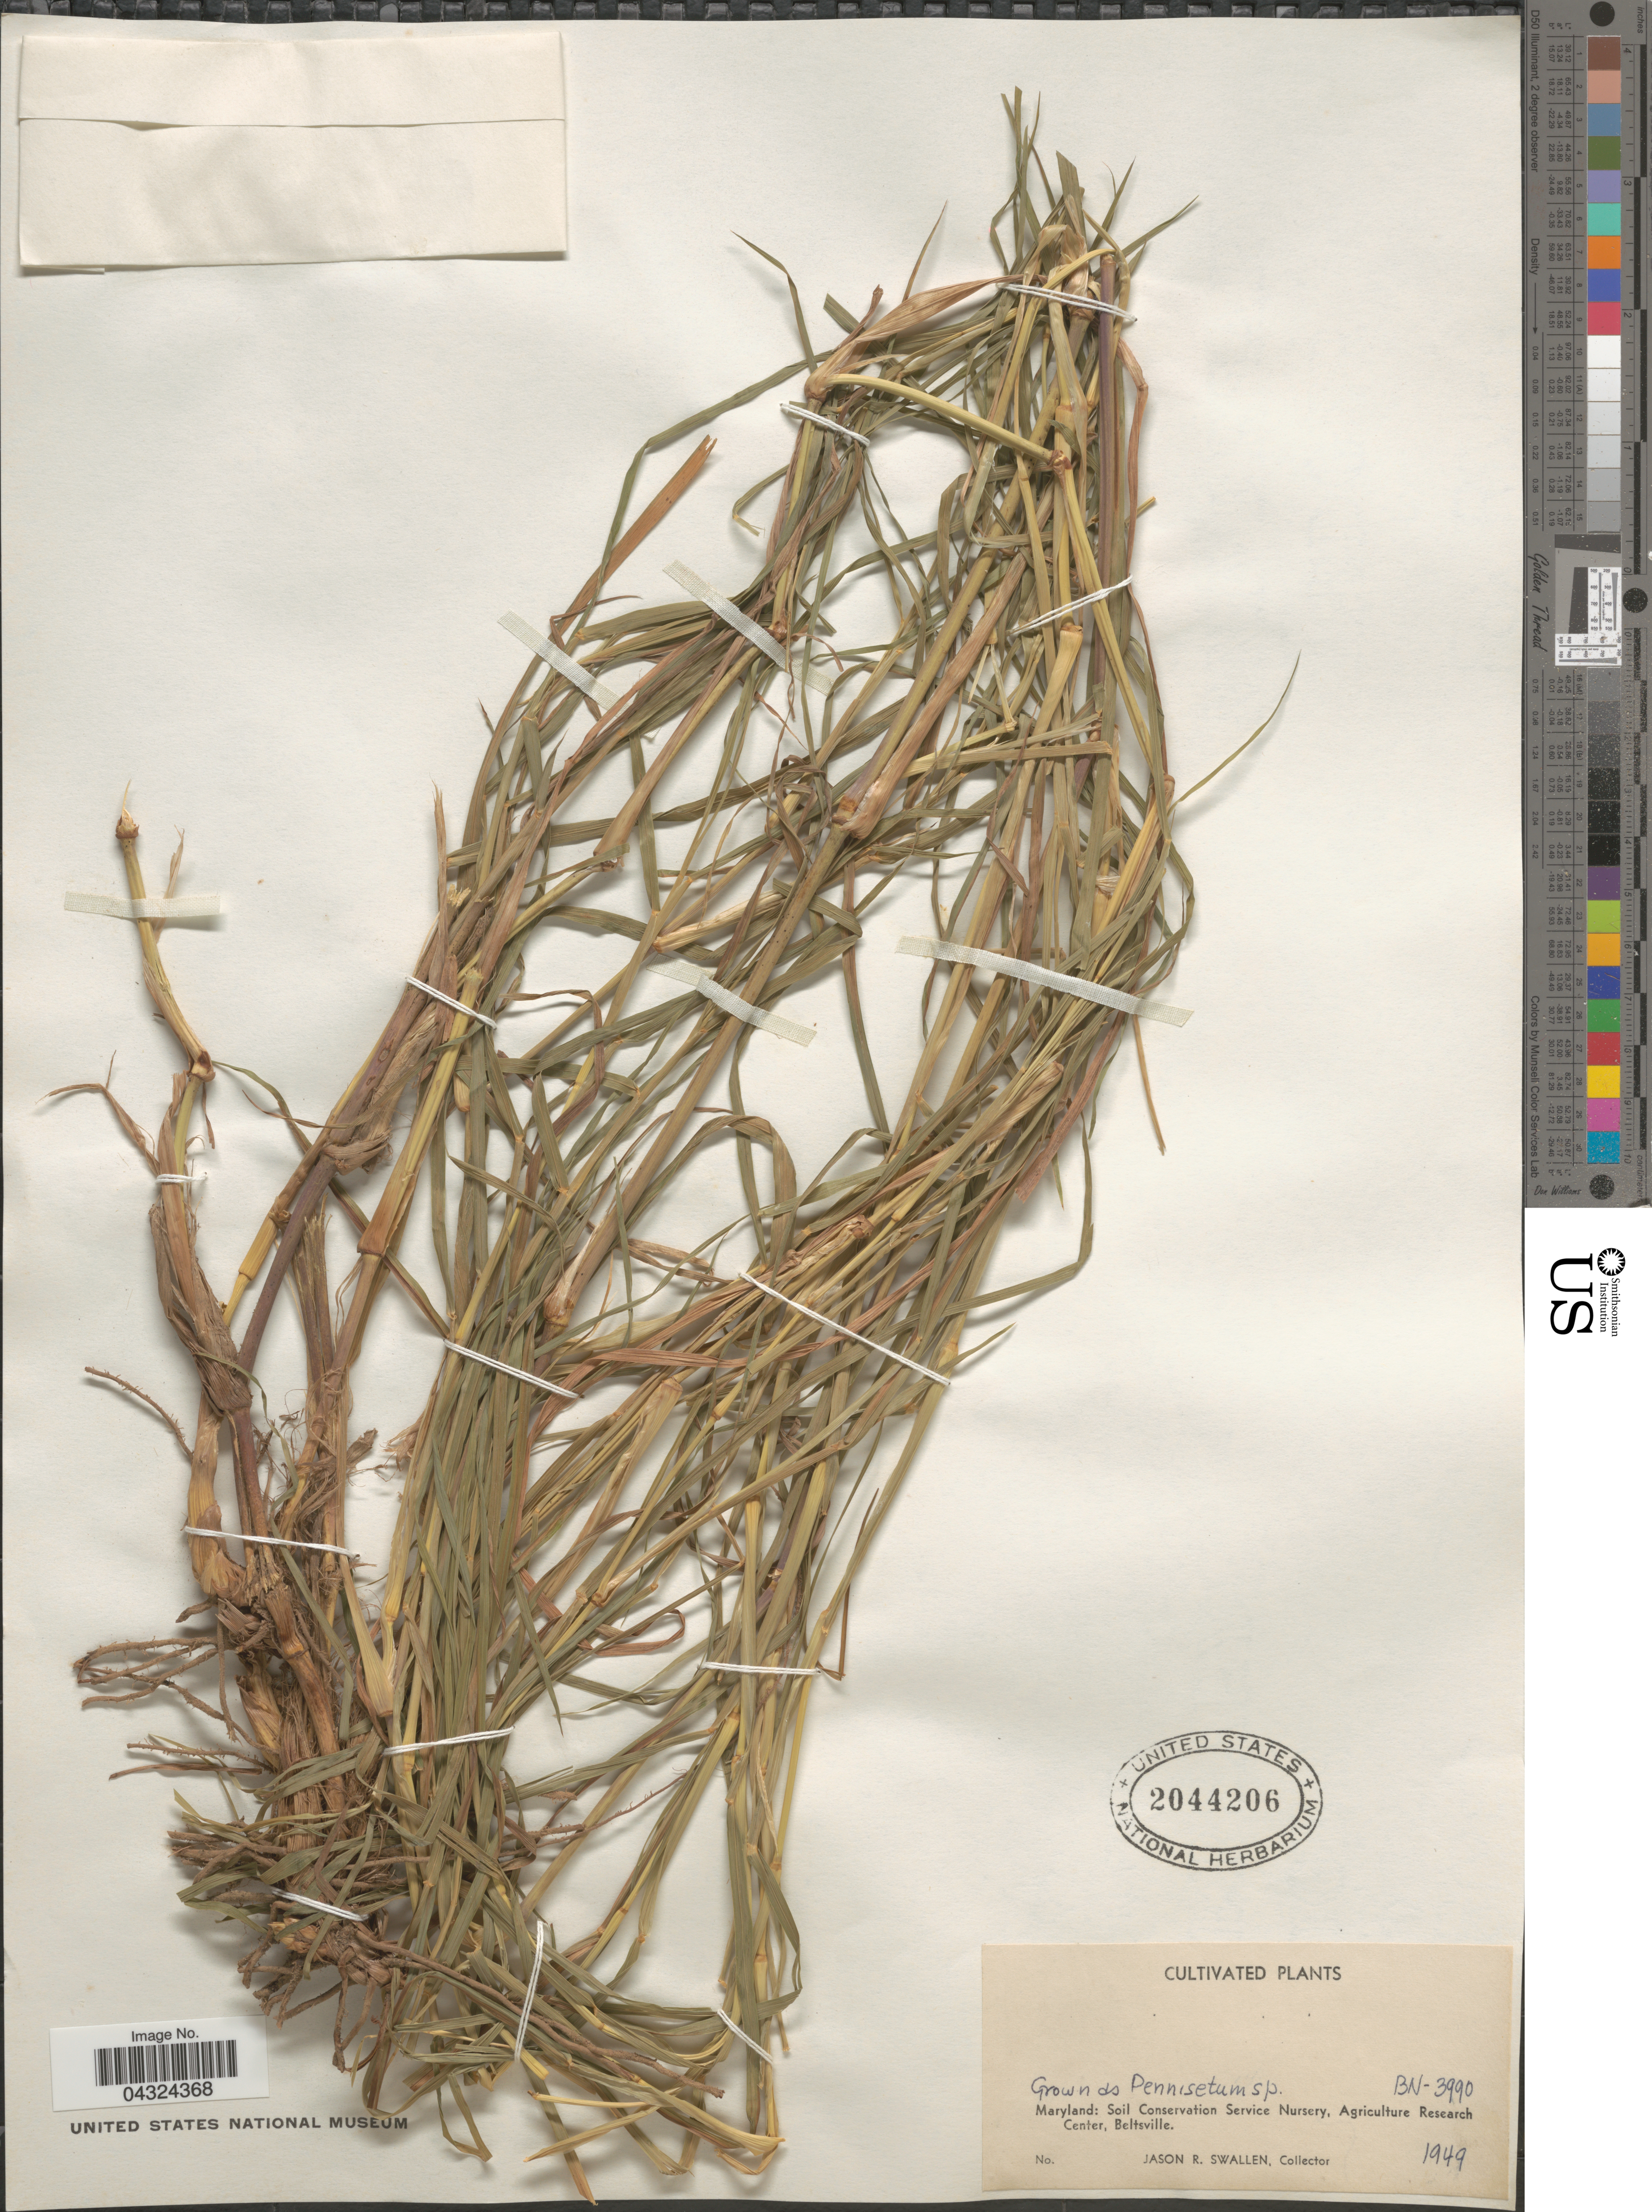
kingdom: Plantae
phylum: Tracheophyta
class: Liliopsida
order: Poales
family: Poaceae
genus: Cenchrus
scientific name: Cenchrus sp.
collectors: J. R. Swallen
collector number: BN-3990?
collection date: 1949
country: United States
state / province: Maryland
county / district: Prince George's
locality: Soil Conservation Service Nursery, Agriculture Research Center, Beltsville.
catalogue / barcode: US 2044206